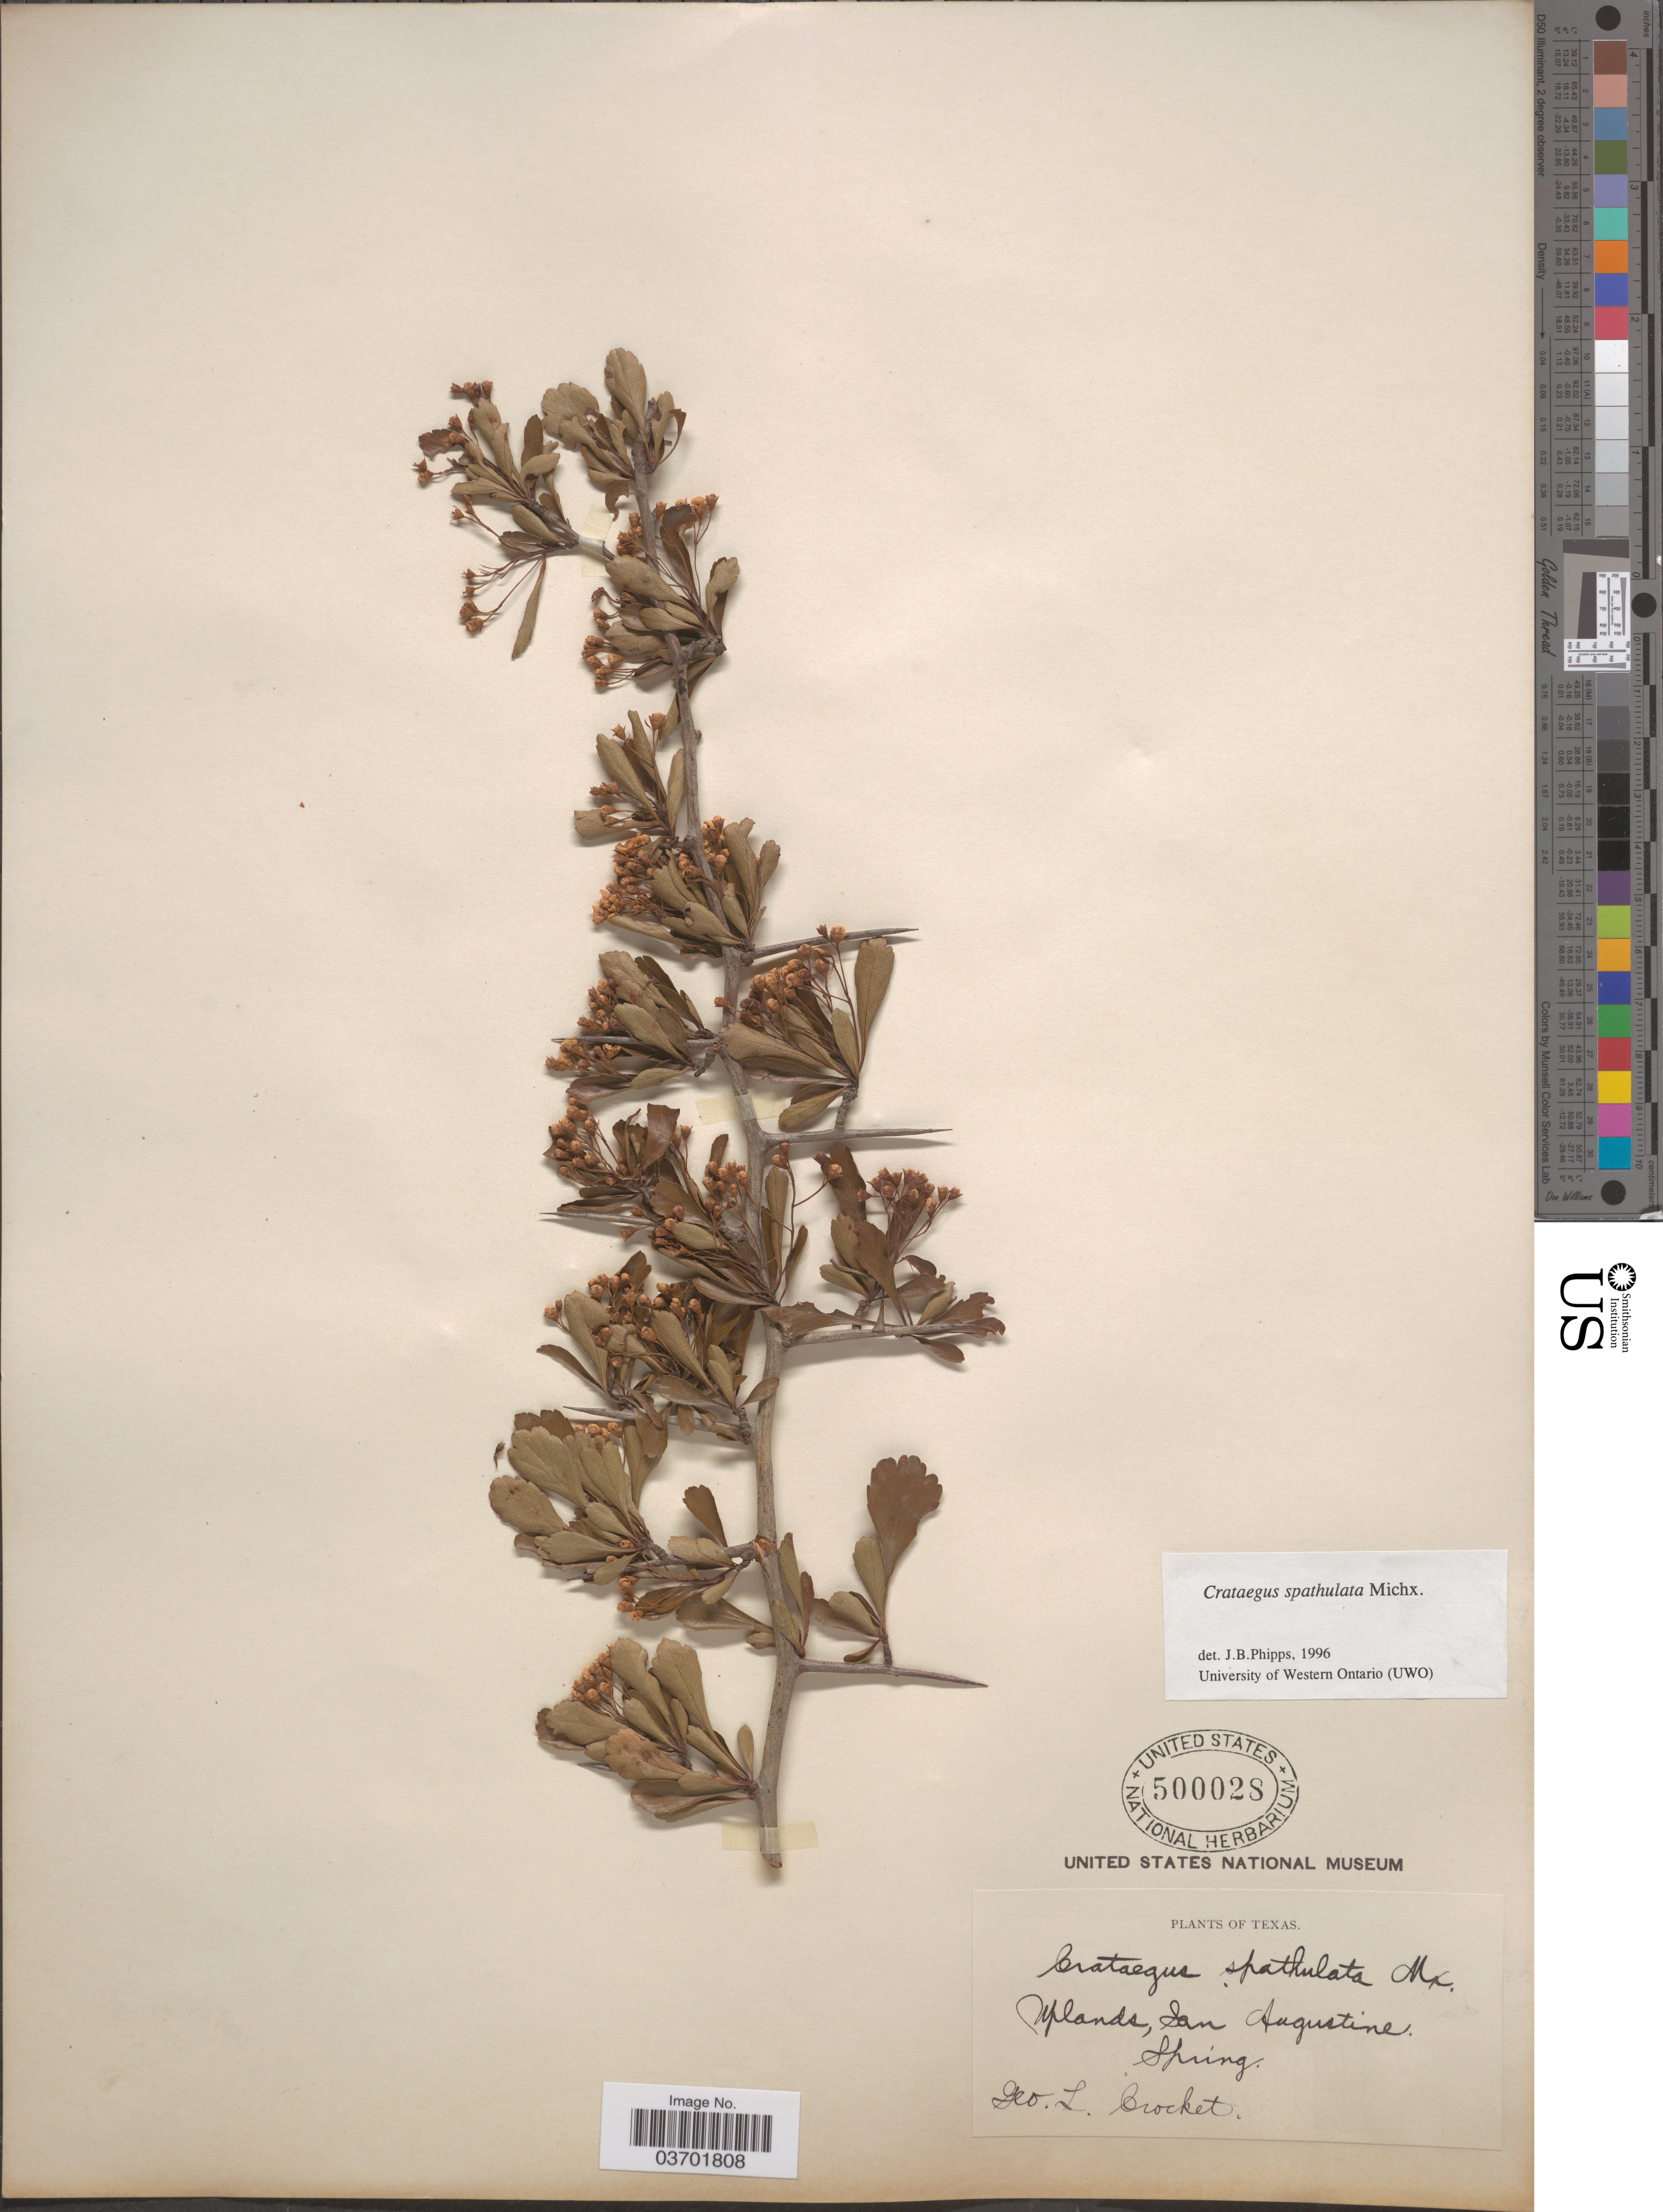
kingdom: Plantae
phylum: Tracheophyta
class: Magnoliopsida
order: Rosales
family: Rosaceae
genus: Crataegus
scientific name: Crataegus spathulata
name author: Michx.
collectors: G. Crocket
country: United States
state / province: Texas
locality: Uplands, San Augustine Spring.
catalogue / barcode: US 500028